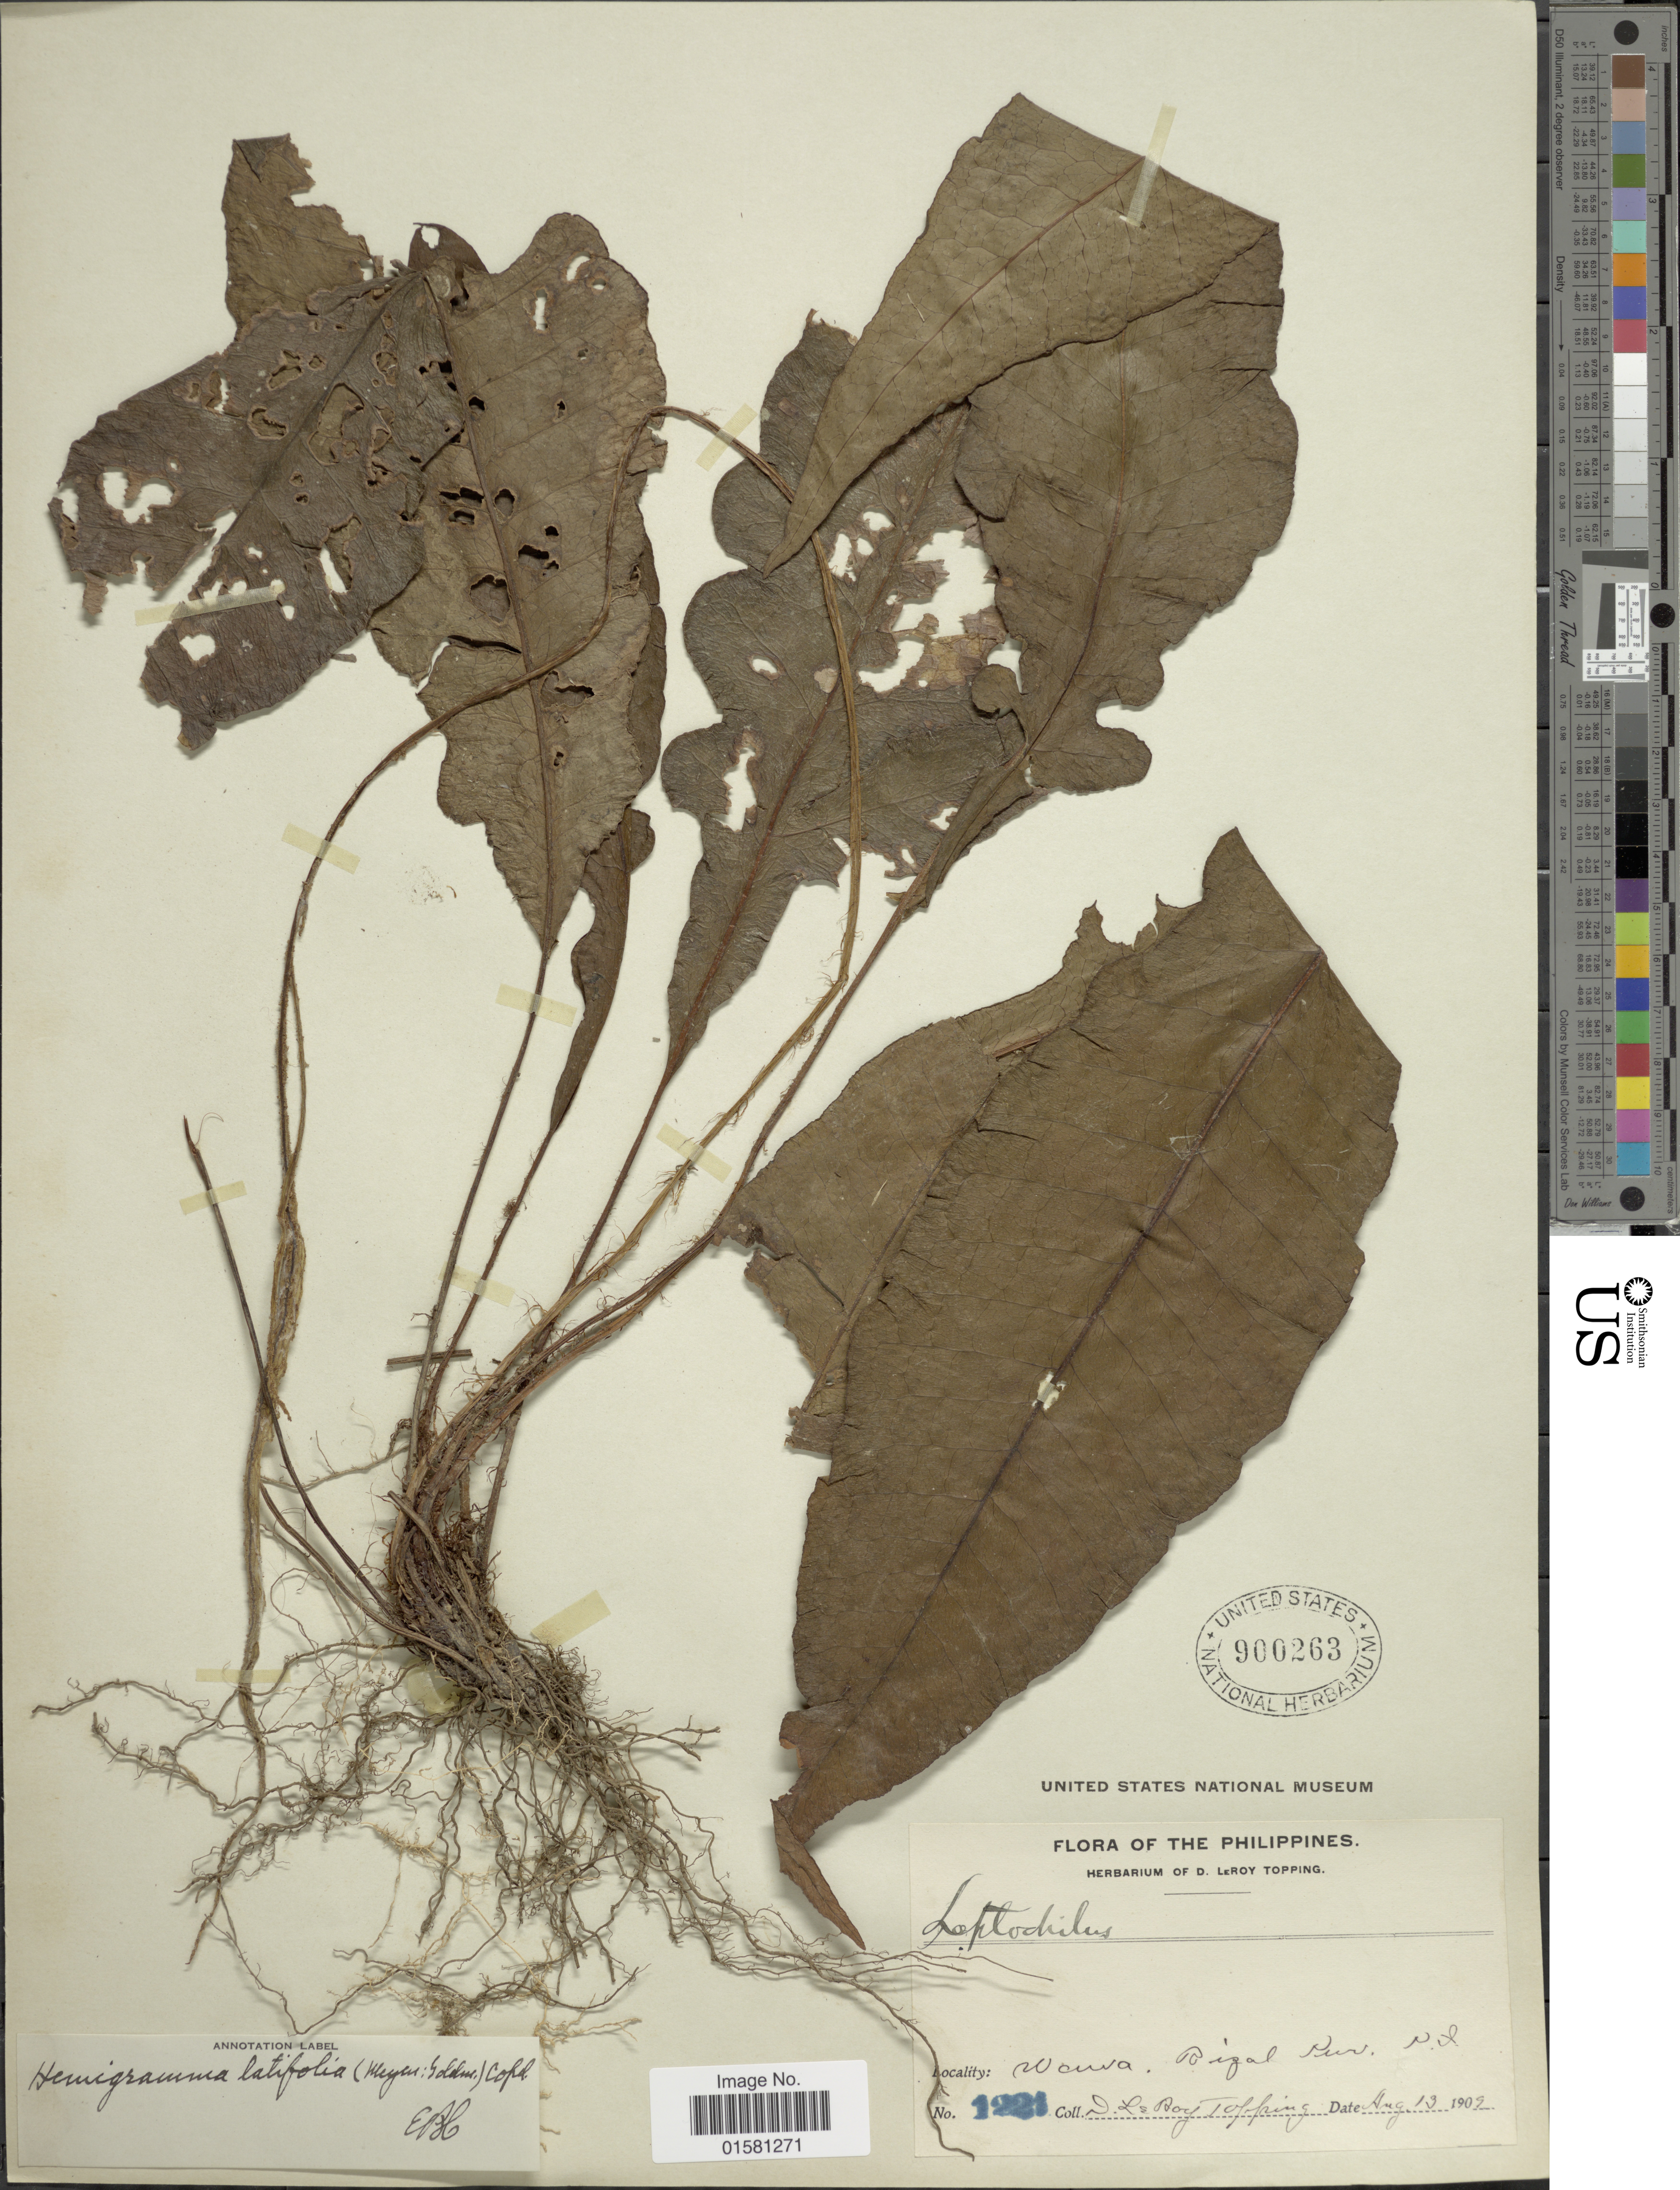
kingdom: Plantae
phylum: Tracheophyta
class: Polypodiopsida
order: Polypodiales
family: Tectariaceae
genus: Tectaria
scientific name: Tectaria taccifolia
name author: (Fée) M.G. Price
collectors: D. L. Topping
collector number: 1221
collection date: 1902-08-13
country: Philippines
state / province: Calabarzon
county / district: Rizal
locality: Wawa, Rizal prov, P.I.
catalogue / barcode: US 900263